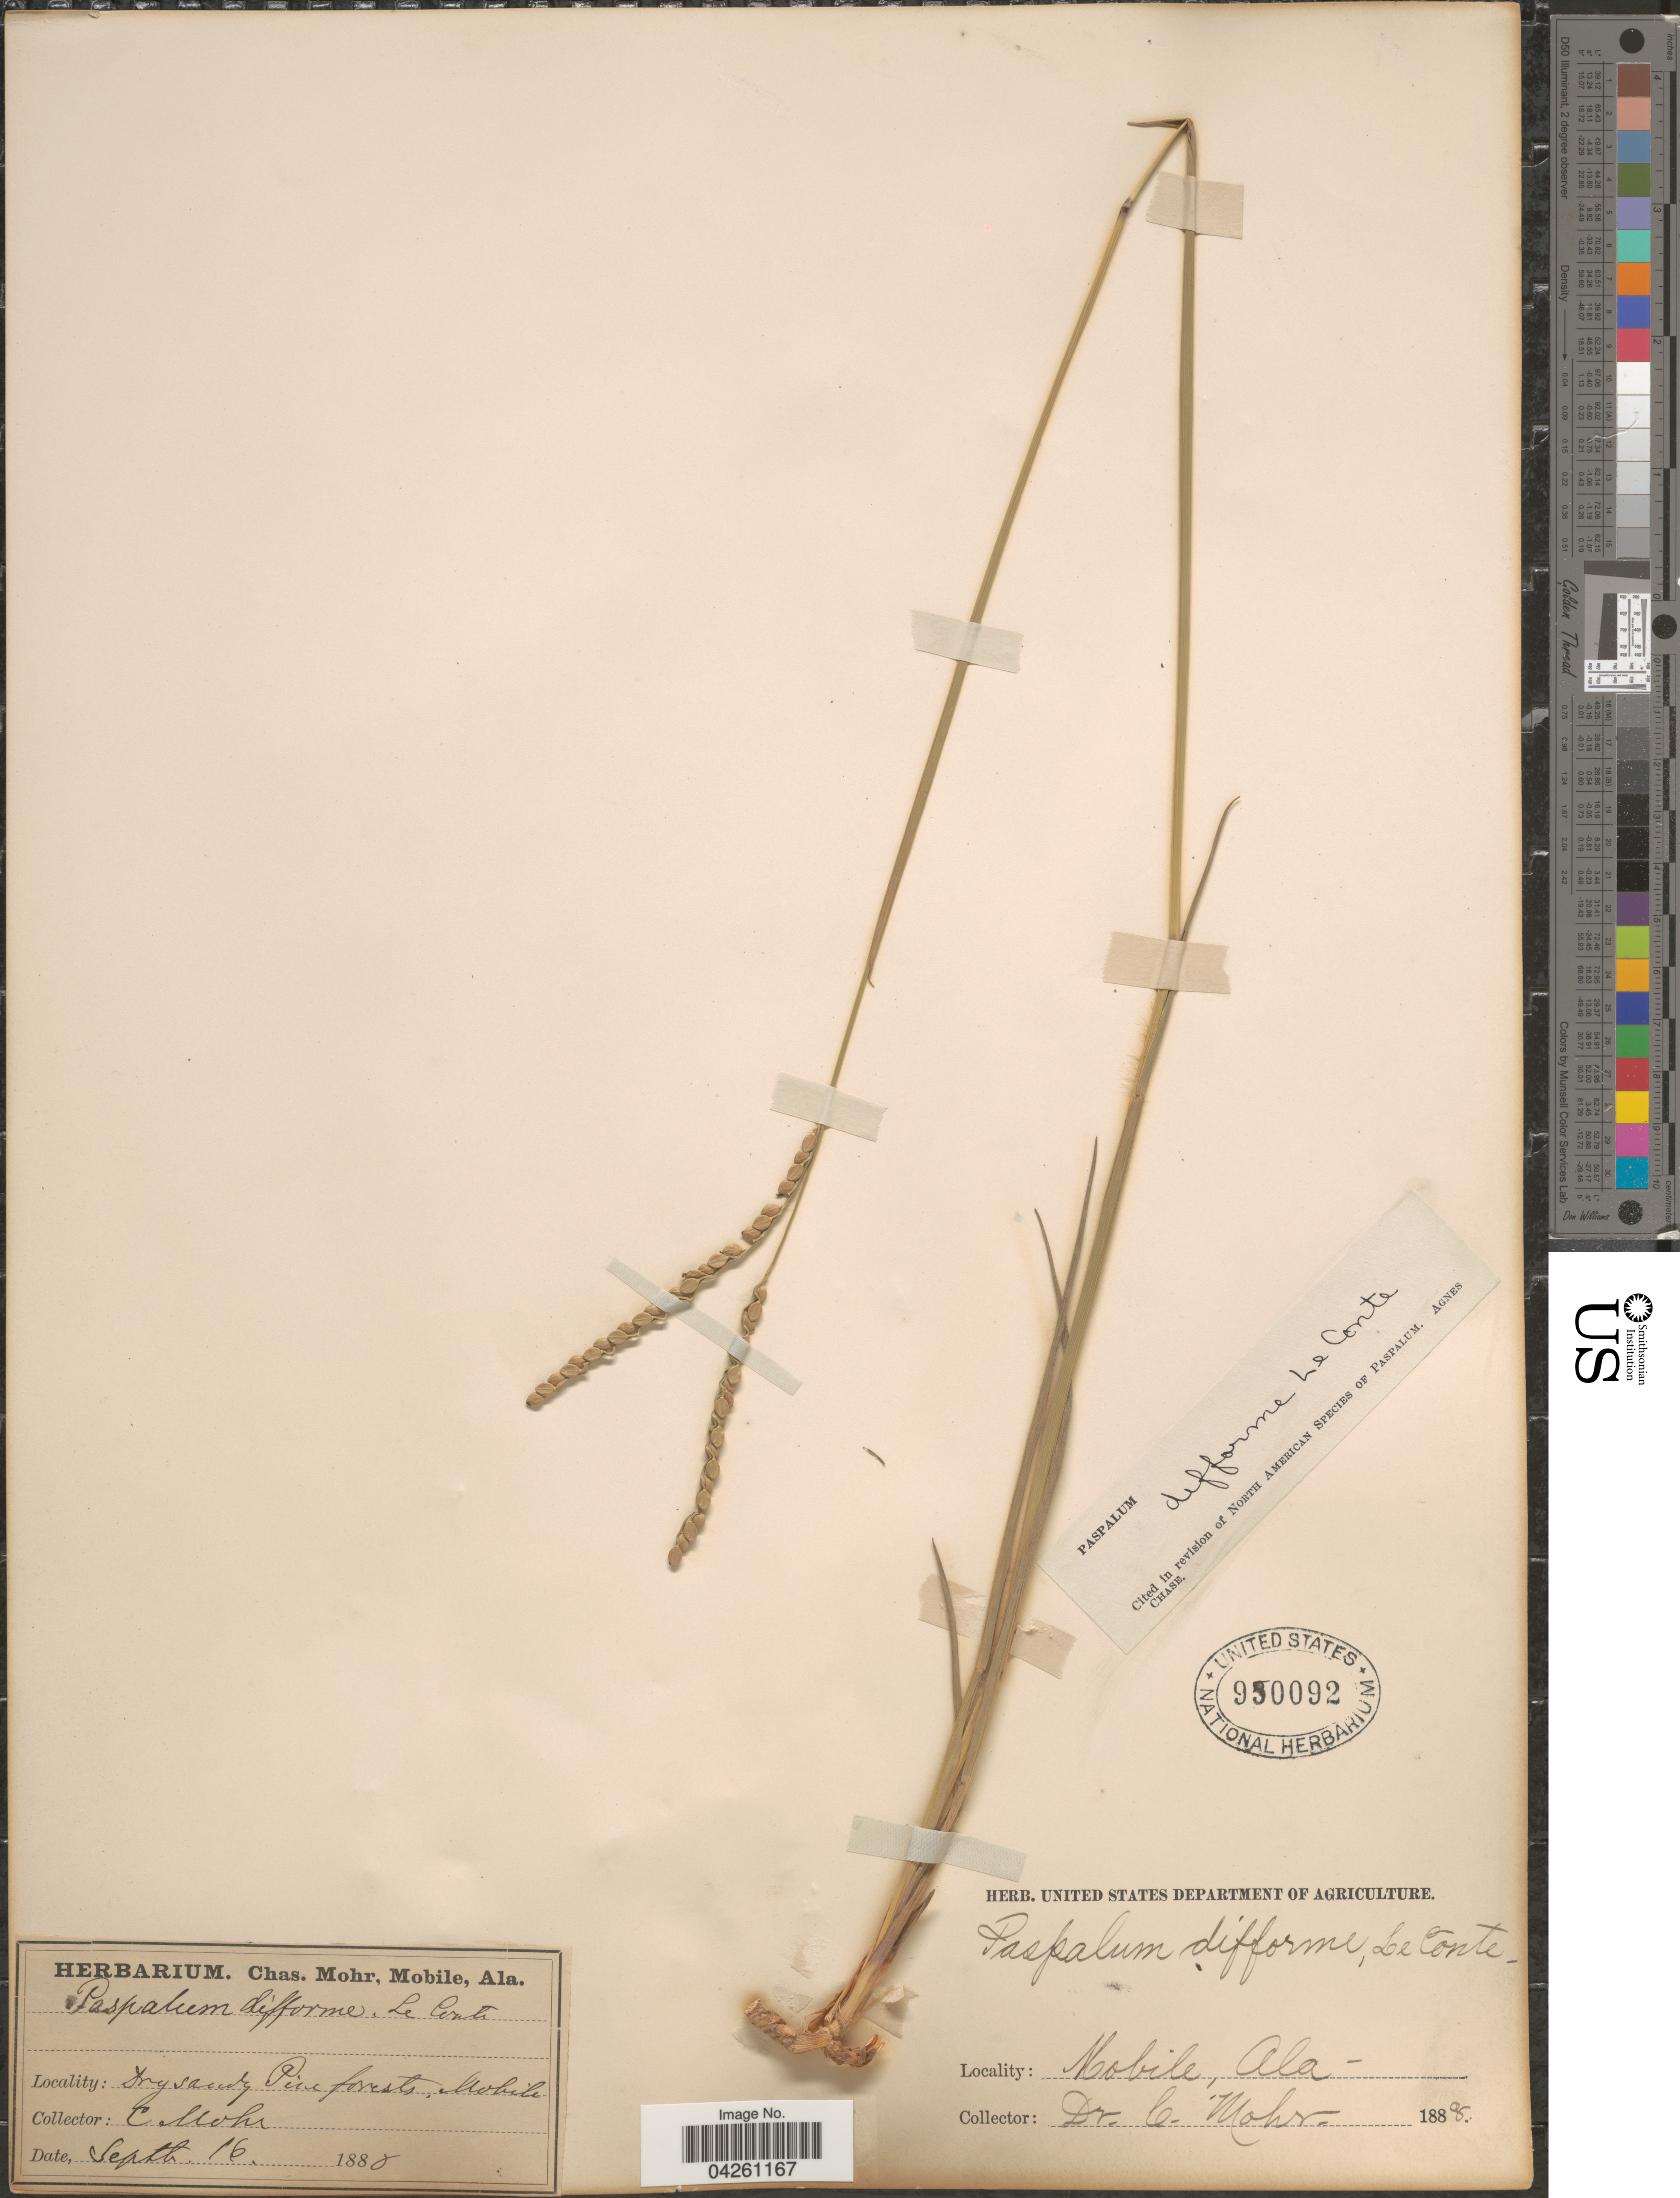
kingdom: Plantae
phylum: Tracheophyta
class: Liliopsida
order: Poales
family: Poaceae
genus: Paspalum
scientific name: Paspalum difforme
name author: Leconte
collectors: C. T. Mohr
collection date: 1888-09-16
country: United States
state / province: Alabama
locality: Dry sandy Pine forests. Mobile.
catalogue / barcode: US 950092